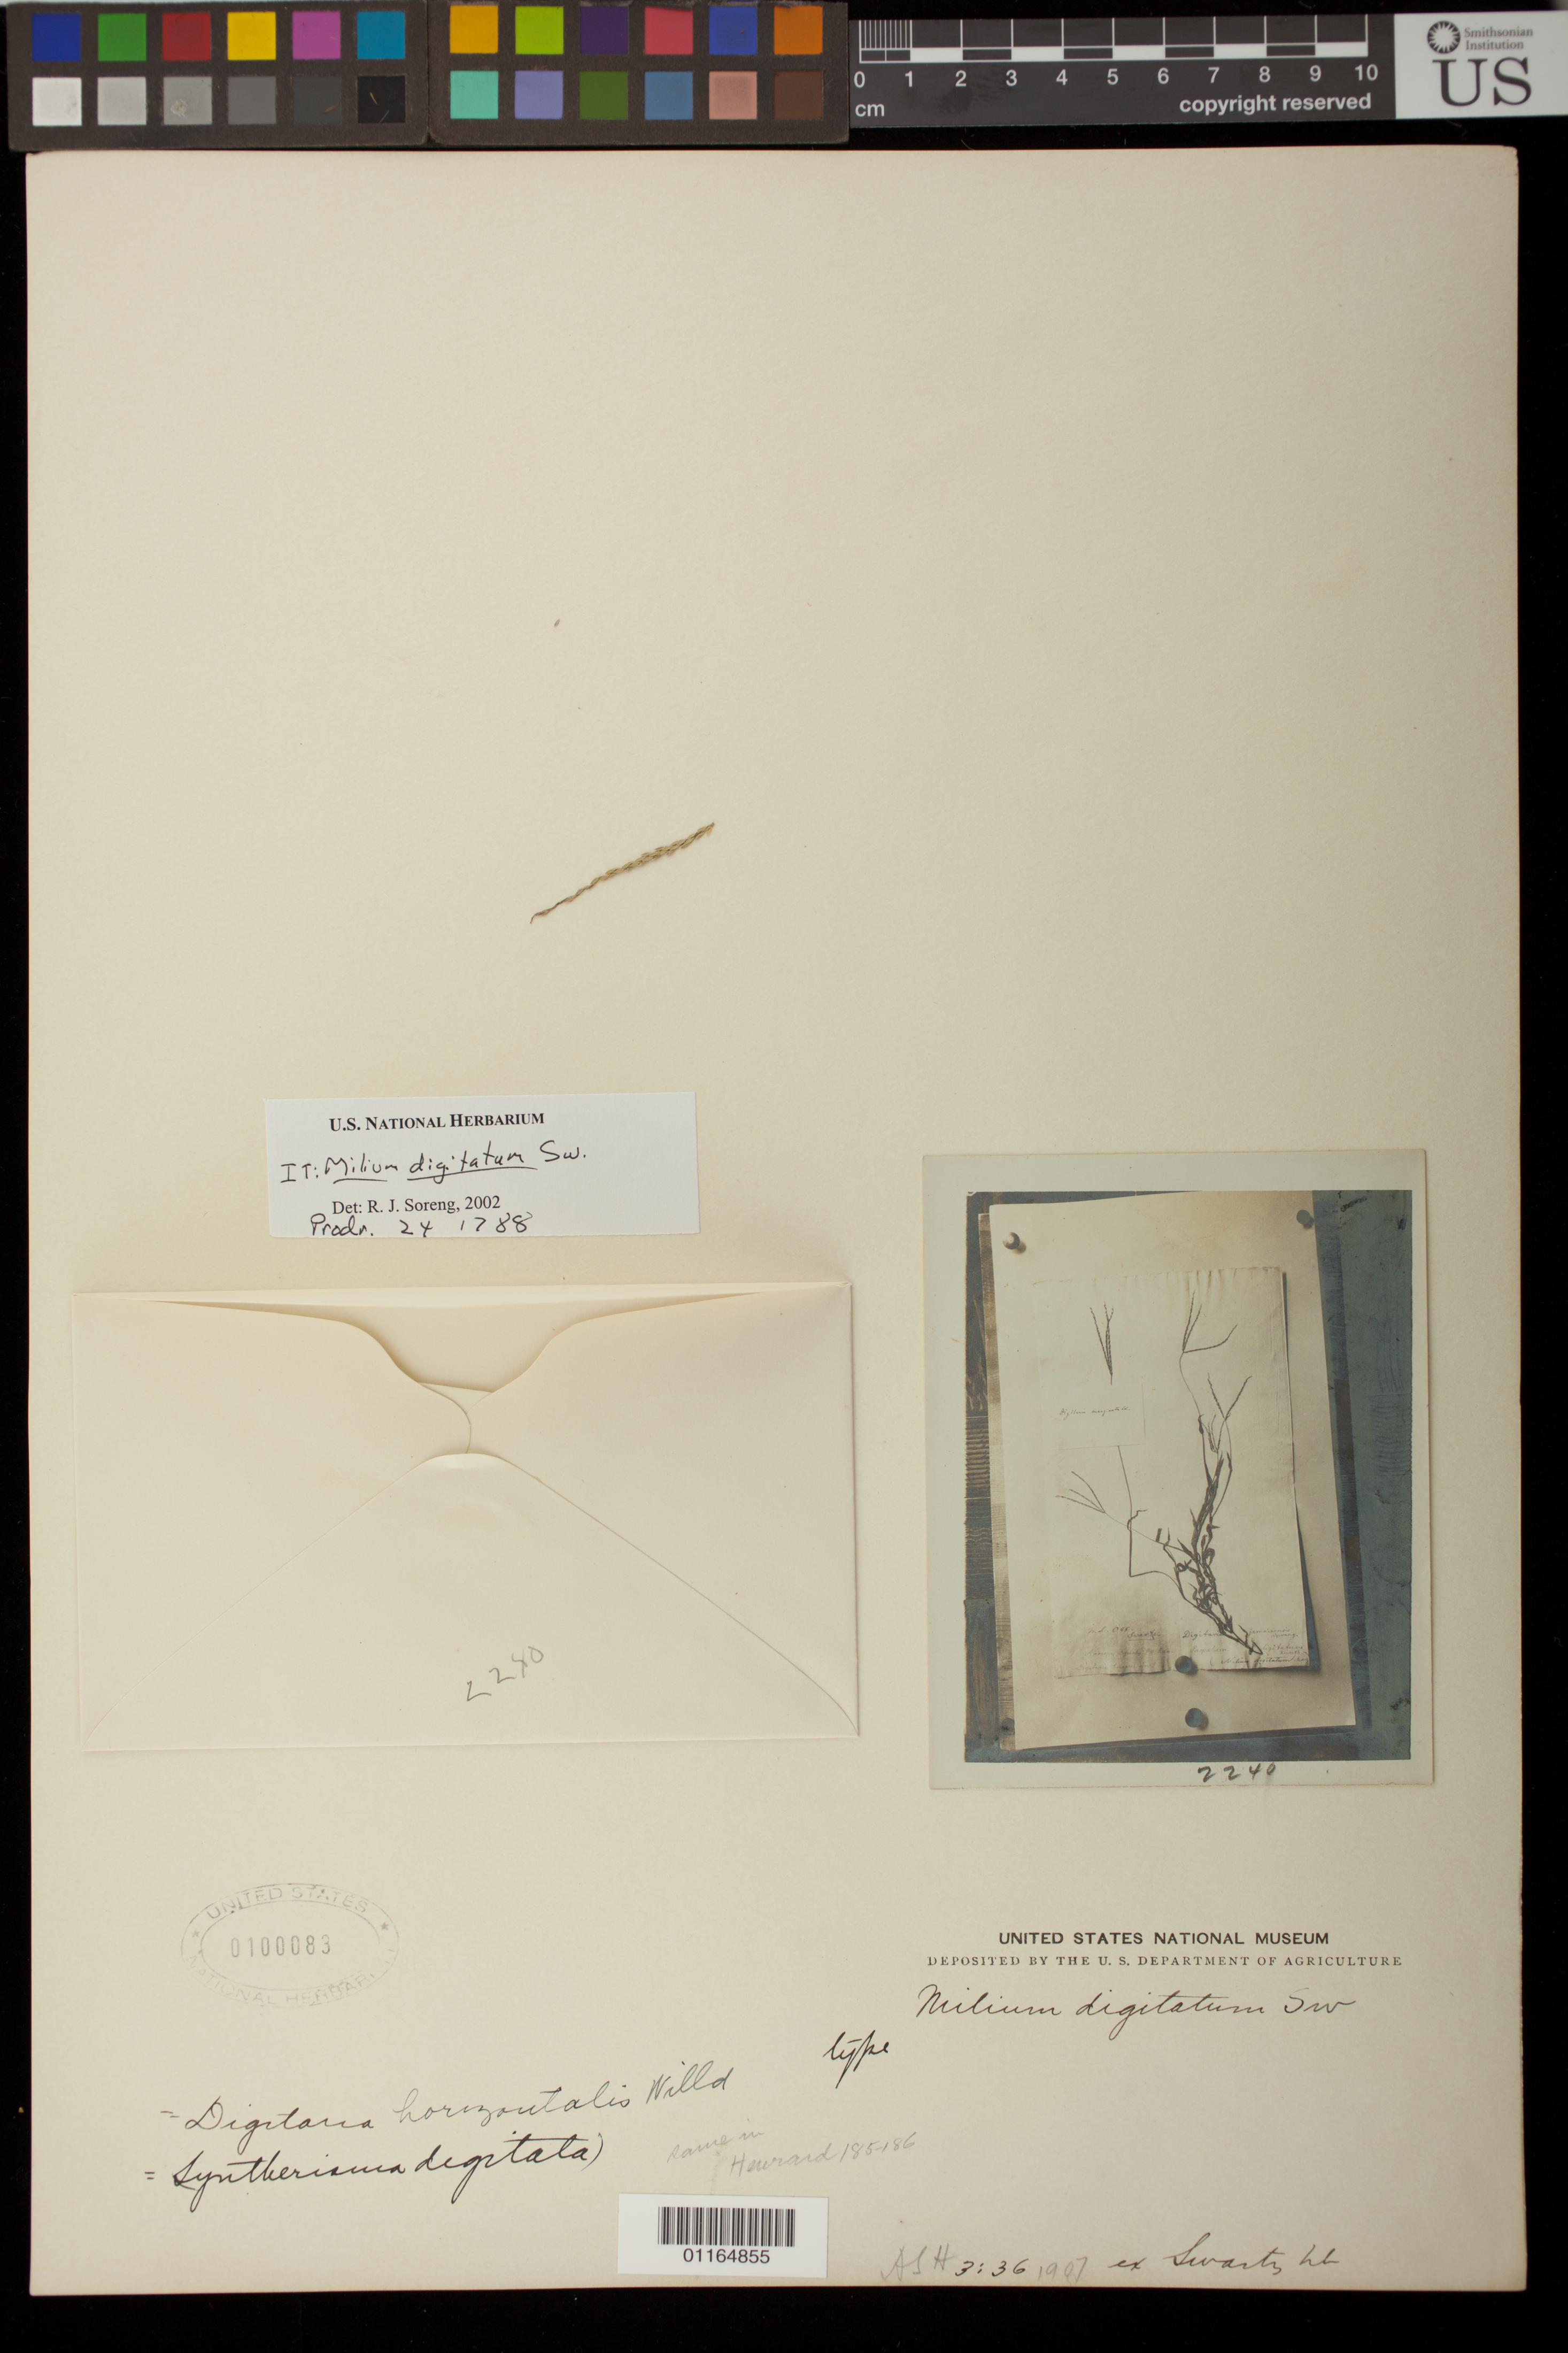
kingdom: Plantae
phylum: Tracheophyta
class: Liliopsida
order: Poales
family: Poaceae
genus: Milium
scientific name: Milium digitatum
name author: Sw.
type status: Type Collection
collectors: O. P. Swartz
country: Jamaica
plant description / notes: Photograph and fragmentary material of type specimen ex herb. Swartz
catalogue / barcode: US 100083